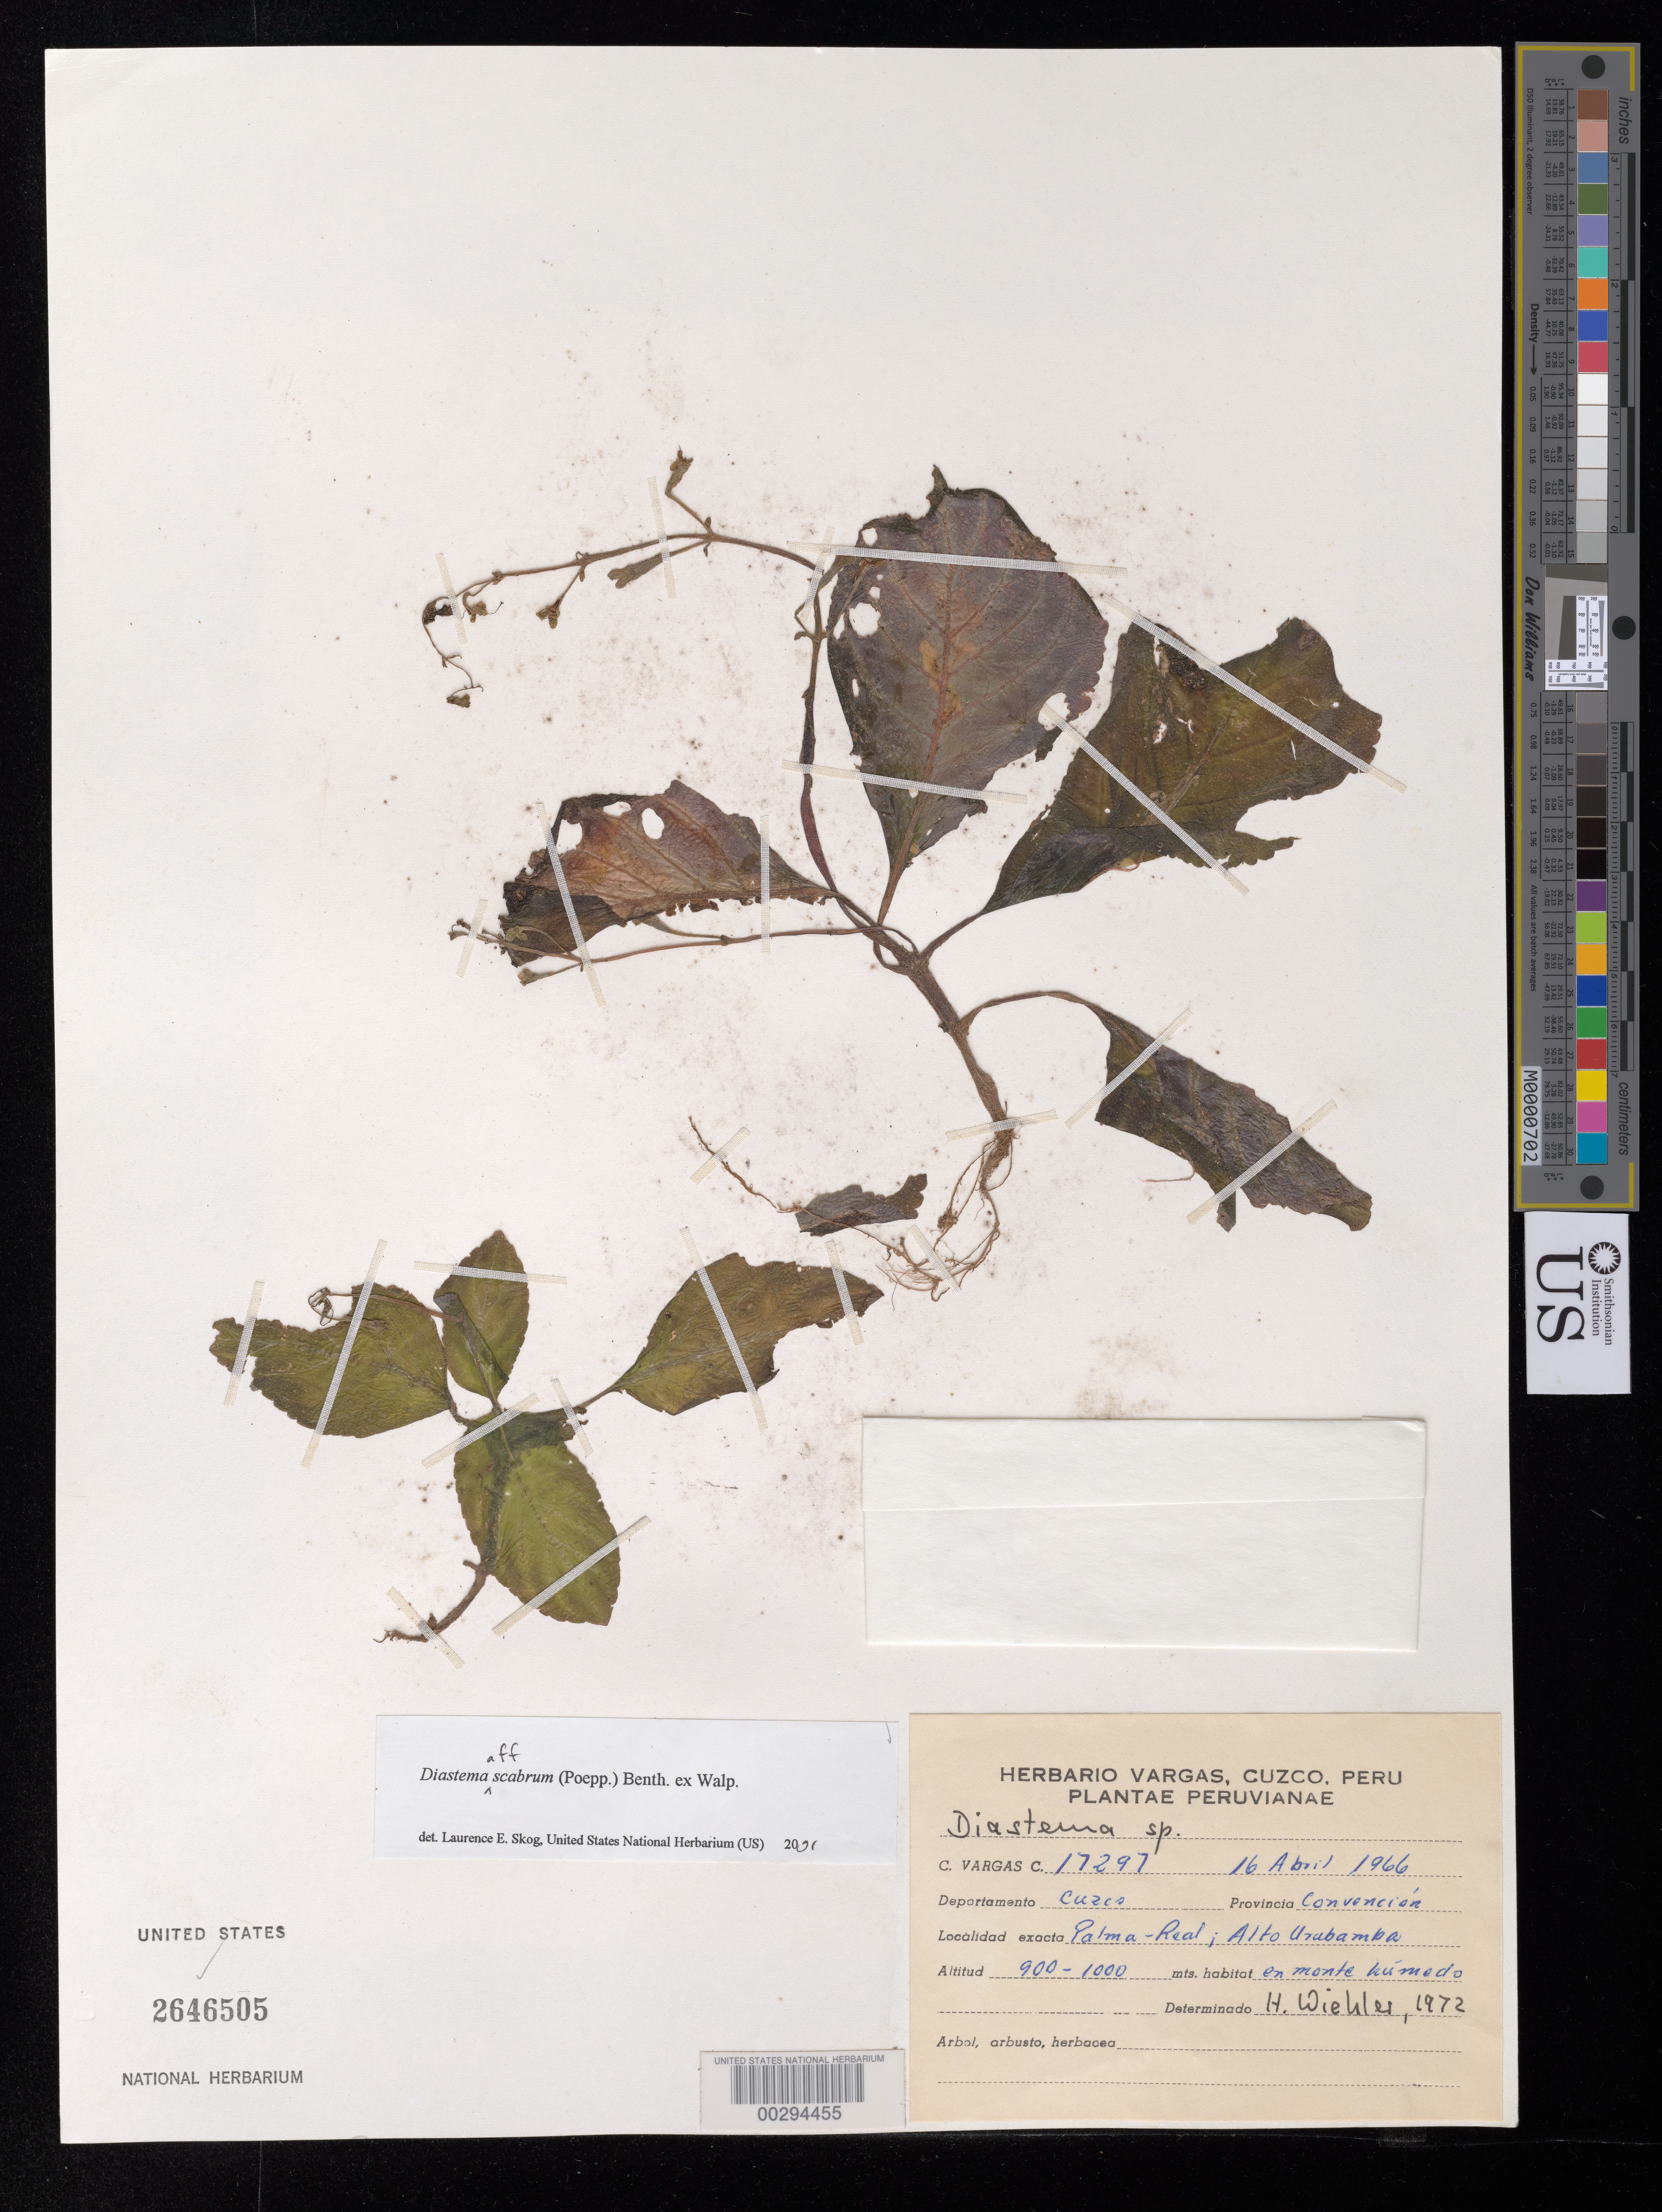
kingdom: Plantae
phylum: Tracheophyta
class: Magnoliopsida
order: Lamiales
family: Gesneriaceae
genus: Diastema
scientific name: Diastema scabrum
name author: (Poepp.) Benth. ex Walp.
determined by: Skog, Laurence E.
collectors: C. Vargas C.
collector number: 17297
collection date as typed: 16 Apr 1966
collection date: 1966-04-16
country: Peru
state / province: Cusco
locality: Palma-Real; Alto Urubamba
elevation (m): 900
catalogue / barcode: US 2646505